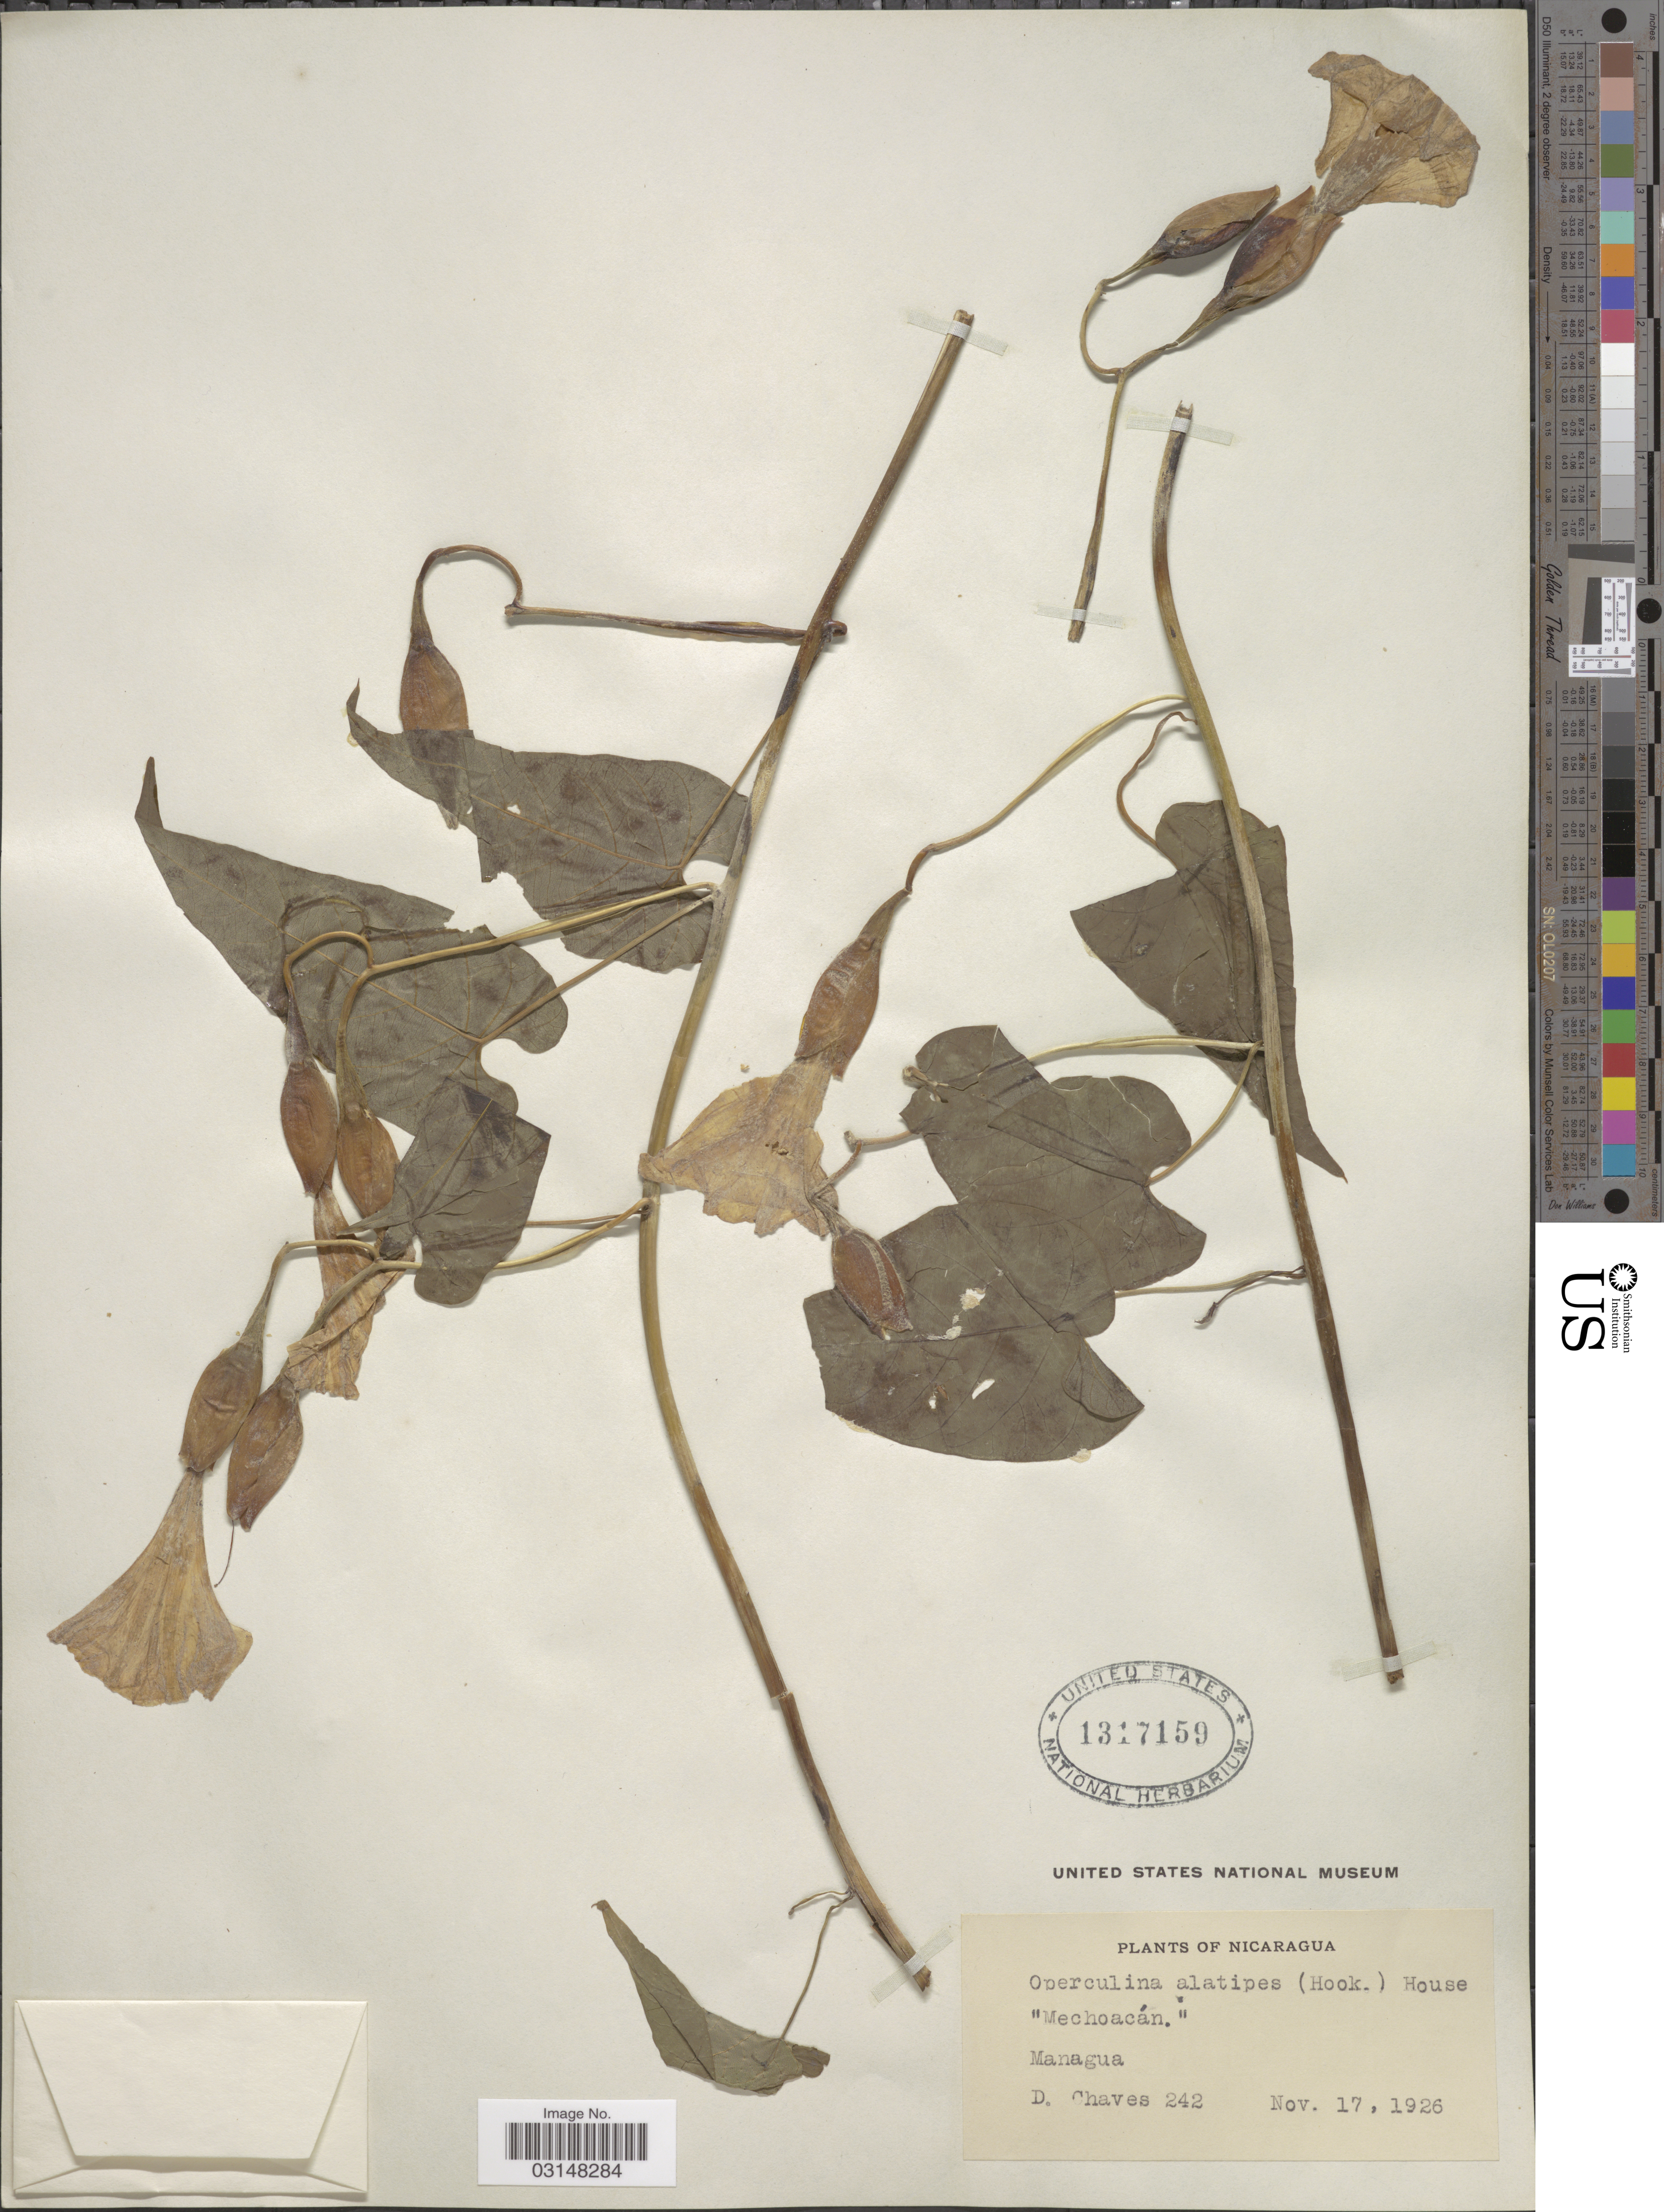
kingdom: Plantae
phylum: Tracheophyta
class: Magnoliopsida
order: Solanales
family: Convolvulaceae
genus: Operculina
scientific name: Operculina pteripes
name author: (G. Don) O'Donell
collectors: D. Chaves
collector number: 242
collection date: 1926-11-17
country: Nicaragua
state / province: Managua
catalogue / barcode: US 1317159